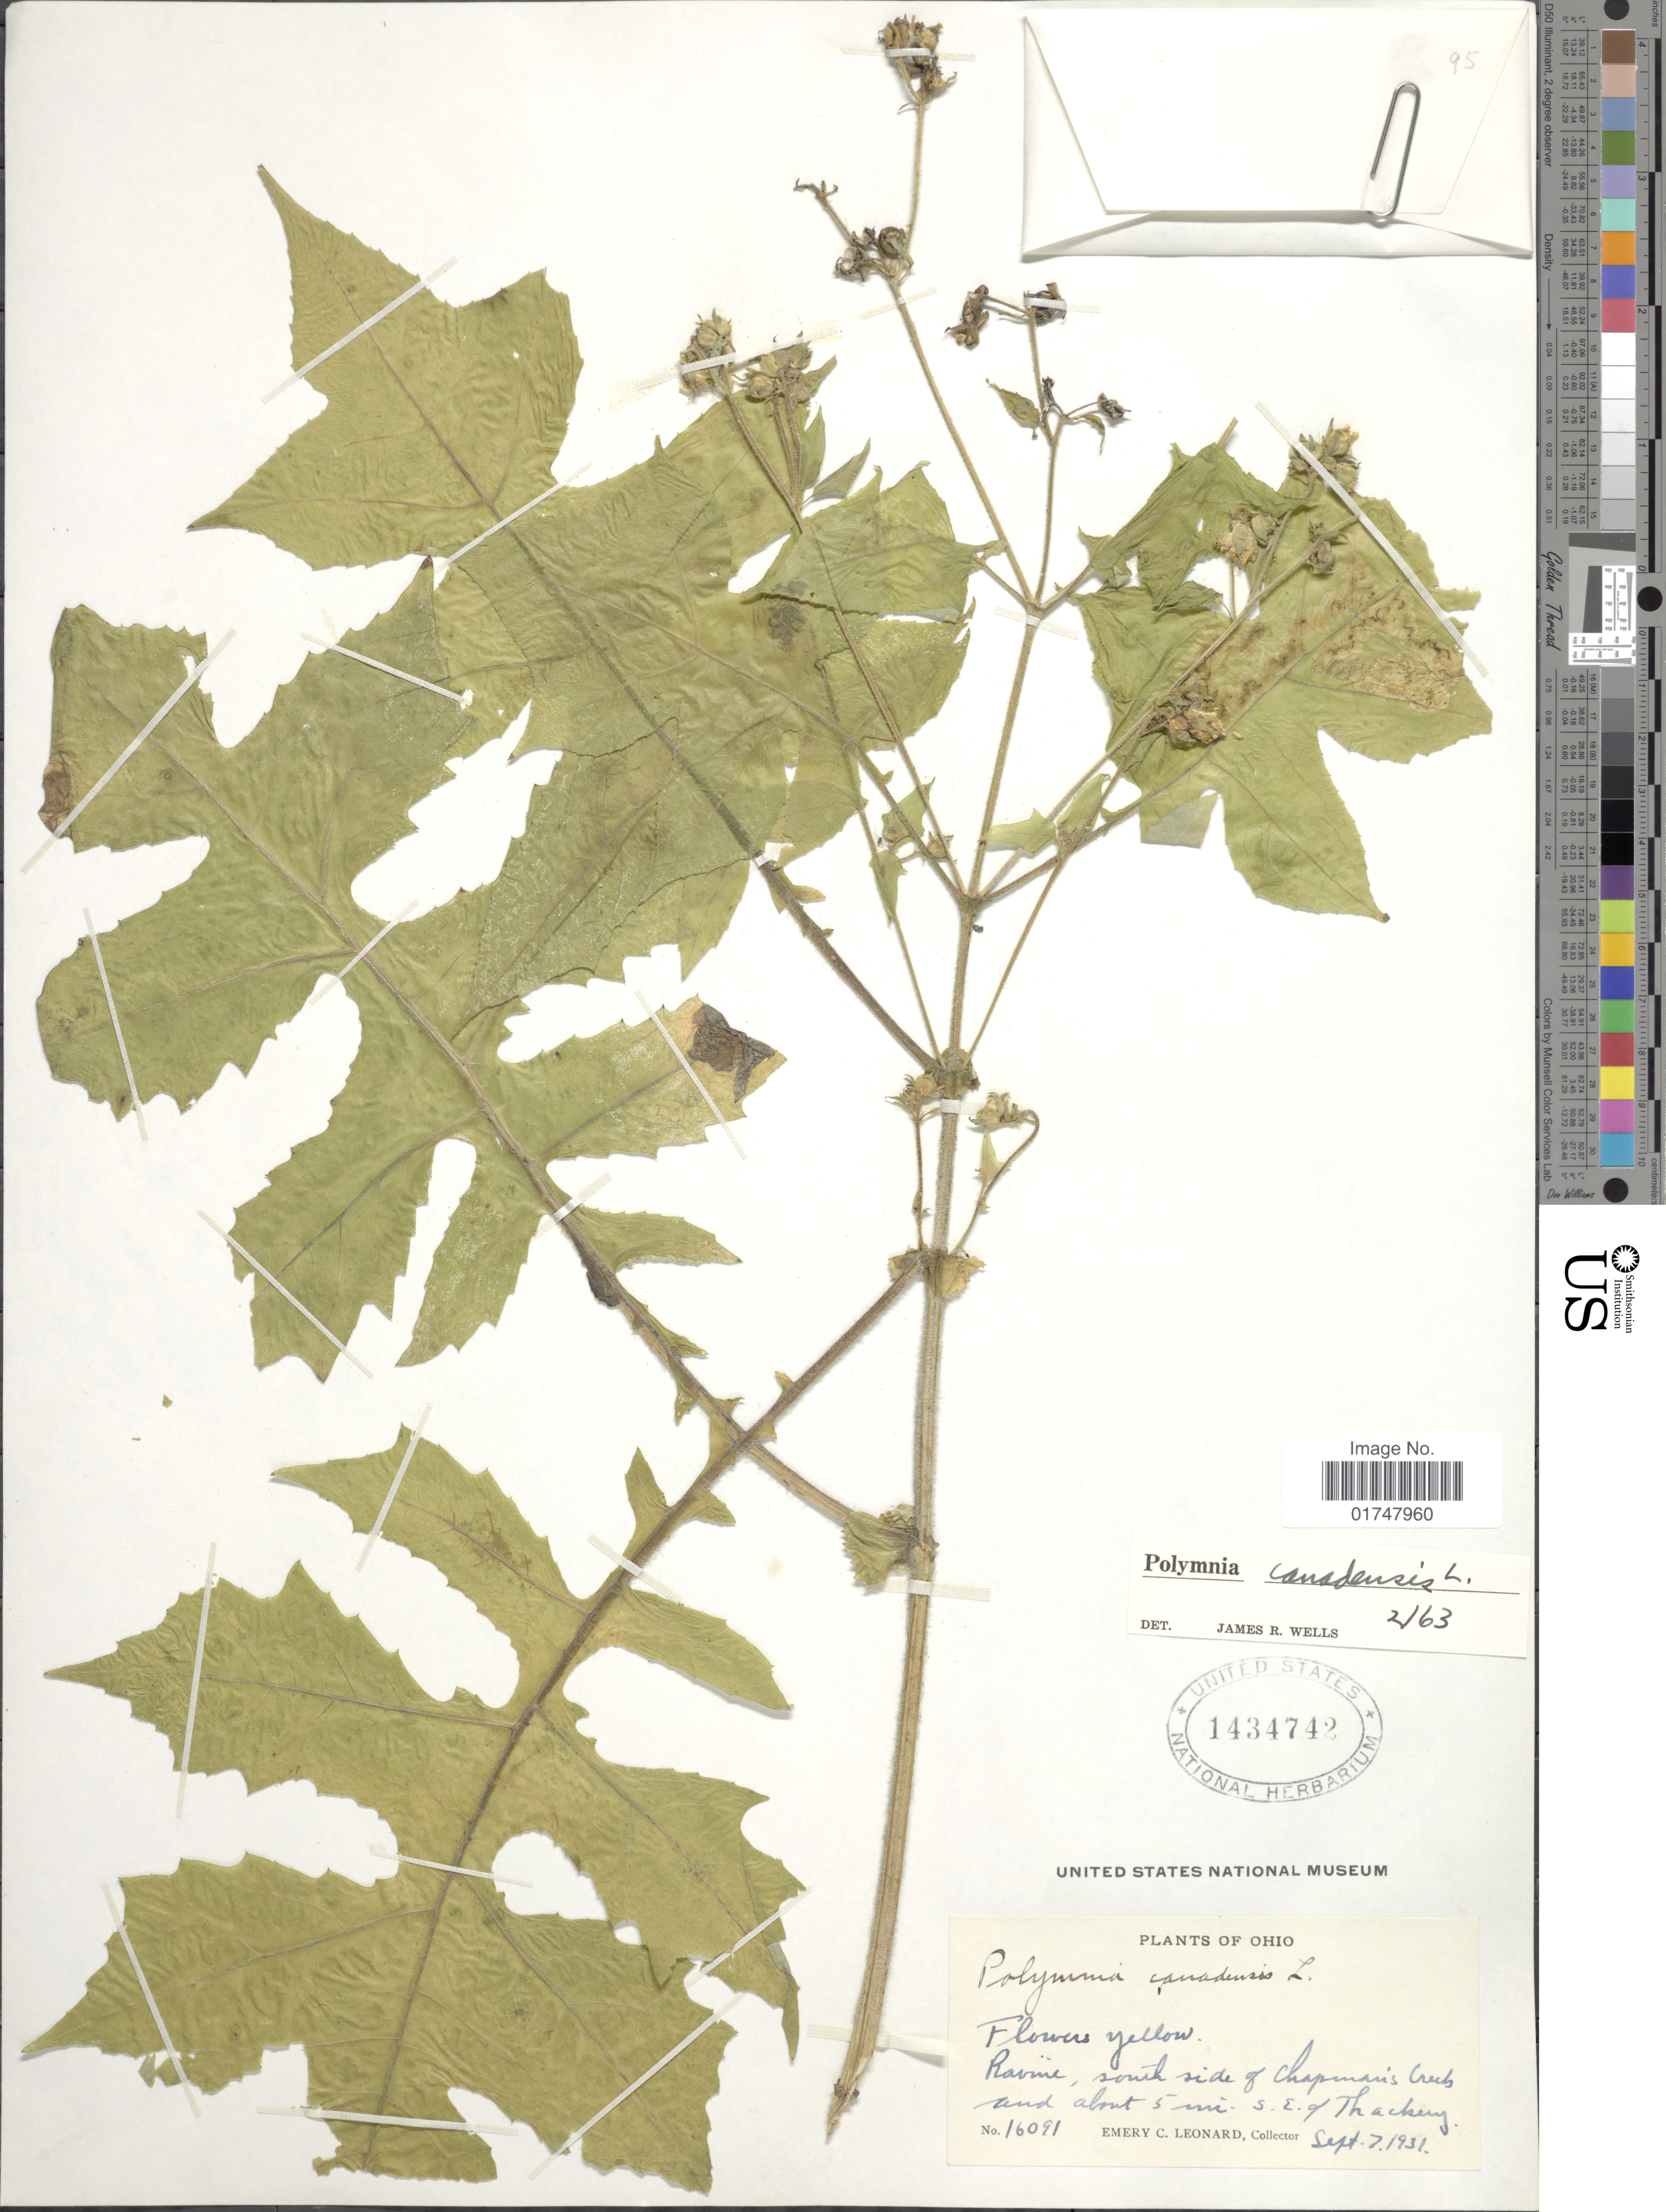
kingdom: Plantae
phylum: Tracheophyta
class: Magnoliopsida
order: Asterales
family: Asteraceae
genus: Polymnia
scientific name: Polymnia canadensis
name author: L.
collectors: E. C. Leonard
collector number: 16091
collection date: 1931-09-07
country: United States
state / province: Ohio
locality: Ravine, south side of Chapman's Creek and about 5 mi. S. E. of Thackery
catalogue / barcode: US 1434742